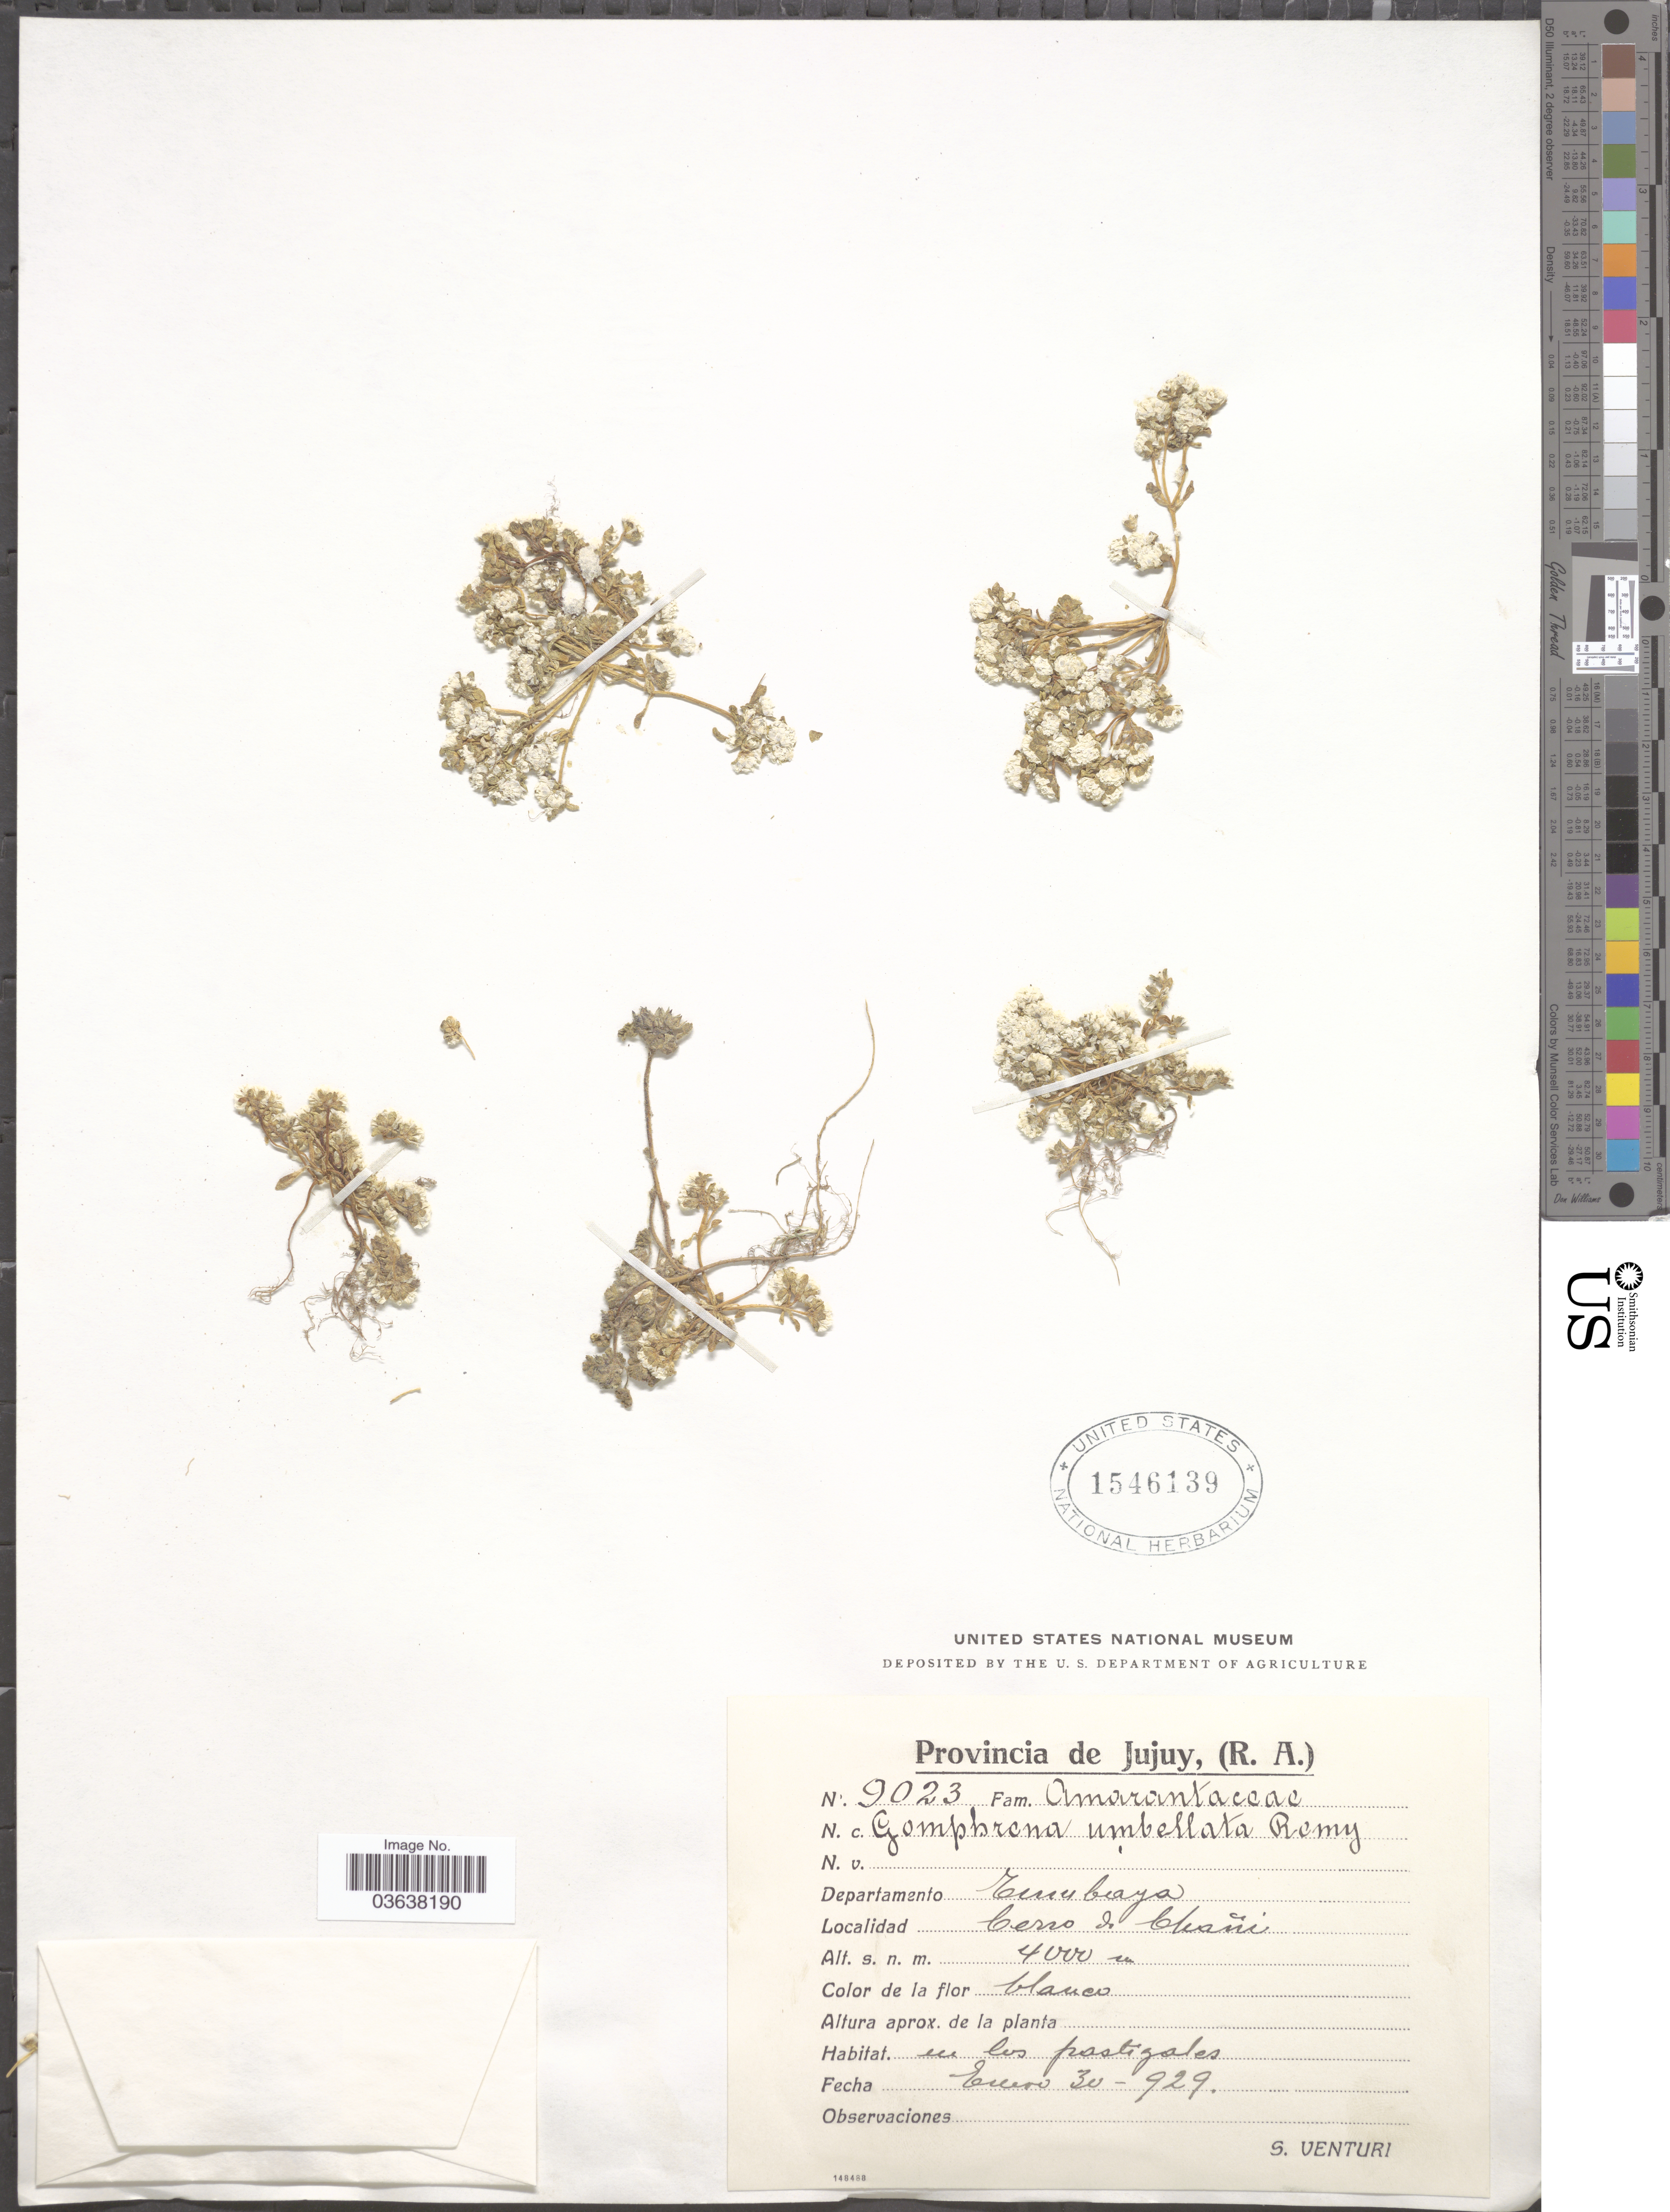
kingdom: Plantae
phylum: Tracheophyta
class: Magnoliopsida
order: Caryophyllales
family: Amaranthaceae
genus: Gomphrena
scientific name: Gomphrena umbellata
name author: Remy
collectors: S. Venturi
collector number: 9023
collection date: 1929-01-30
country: Argentina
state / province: Jujuy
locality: Departamento Tumbaya, Cerro de Chañi.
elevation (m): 4000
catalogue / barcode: US 1546139